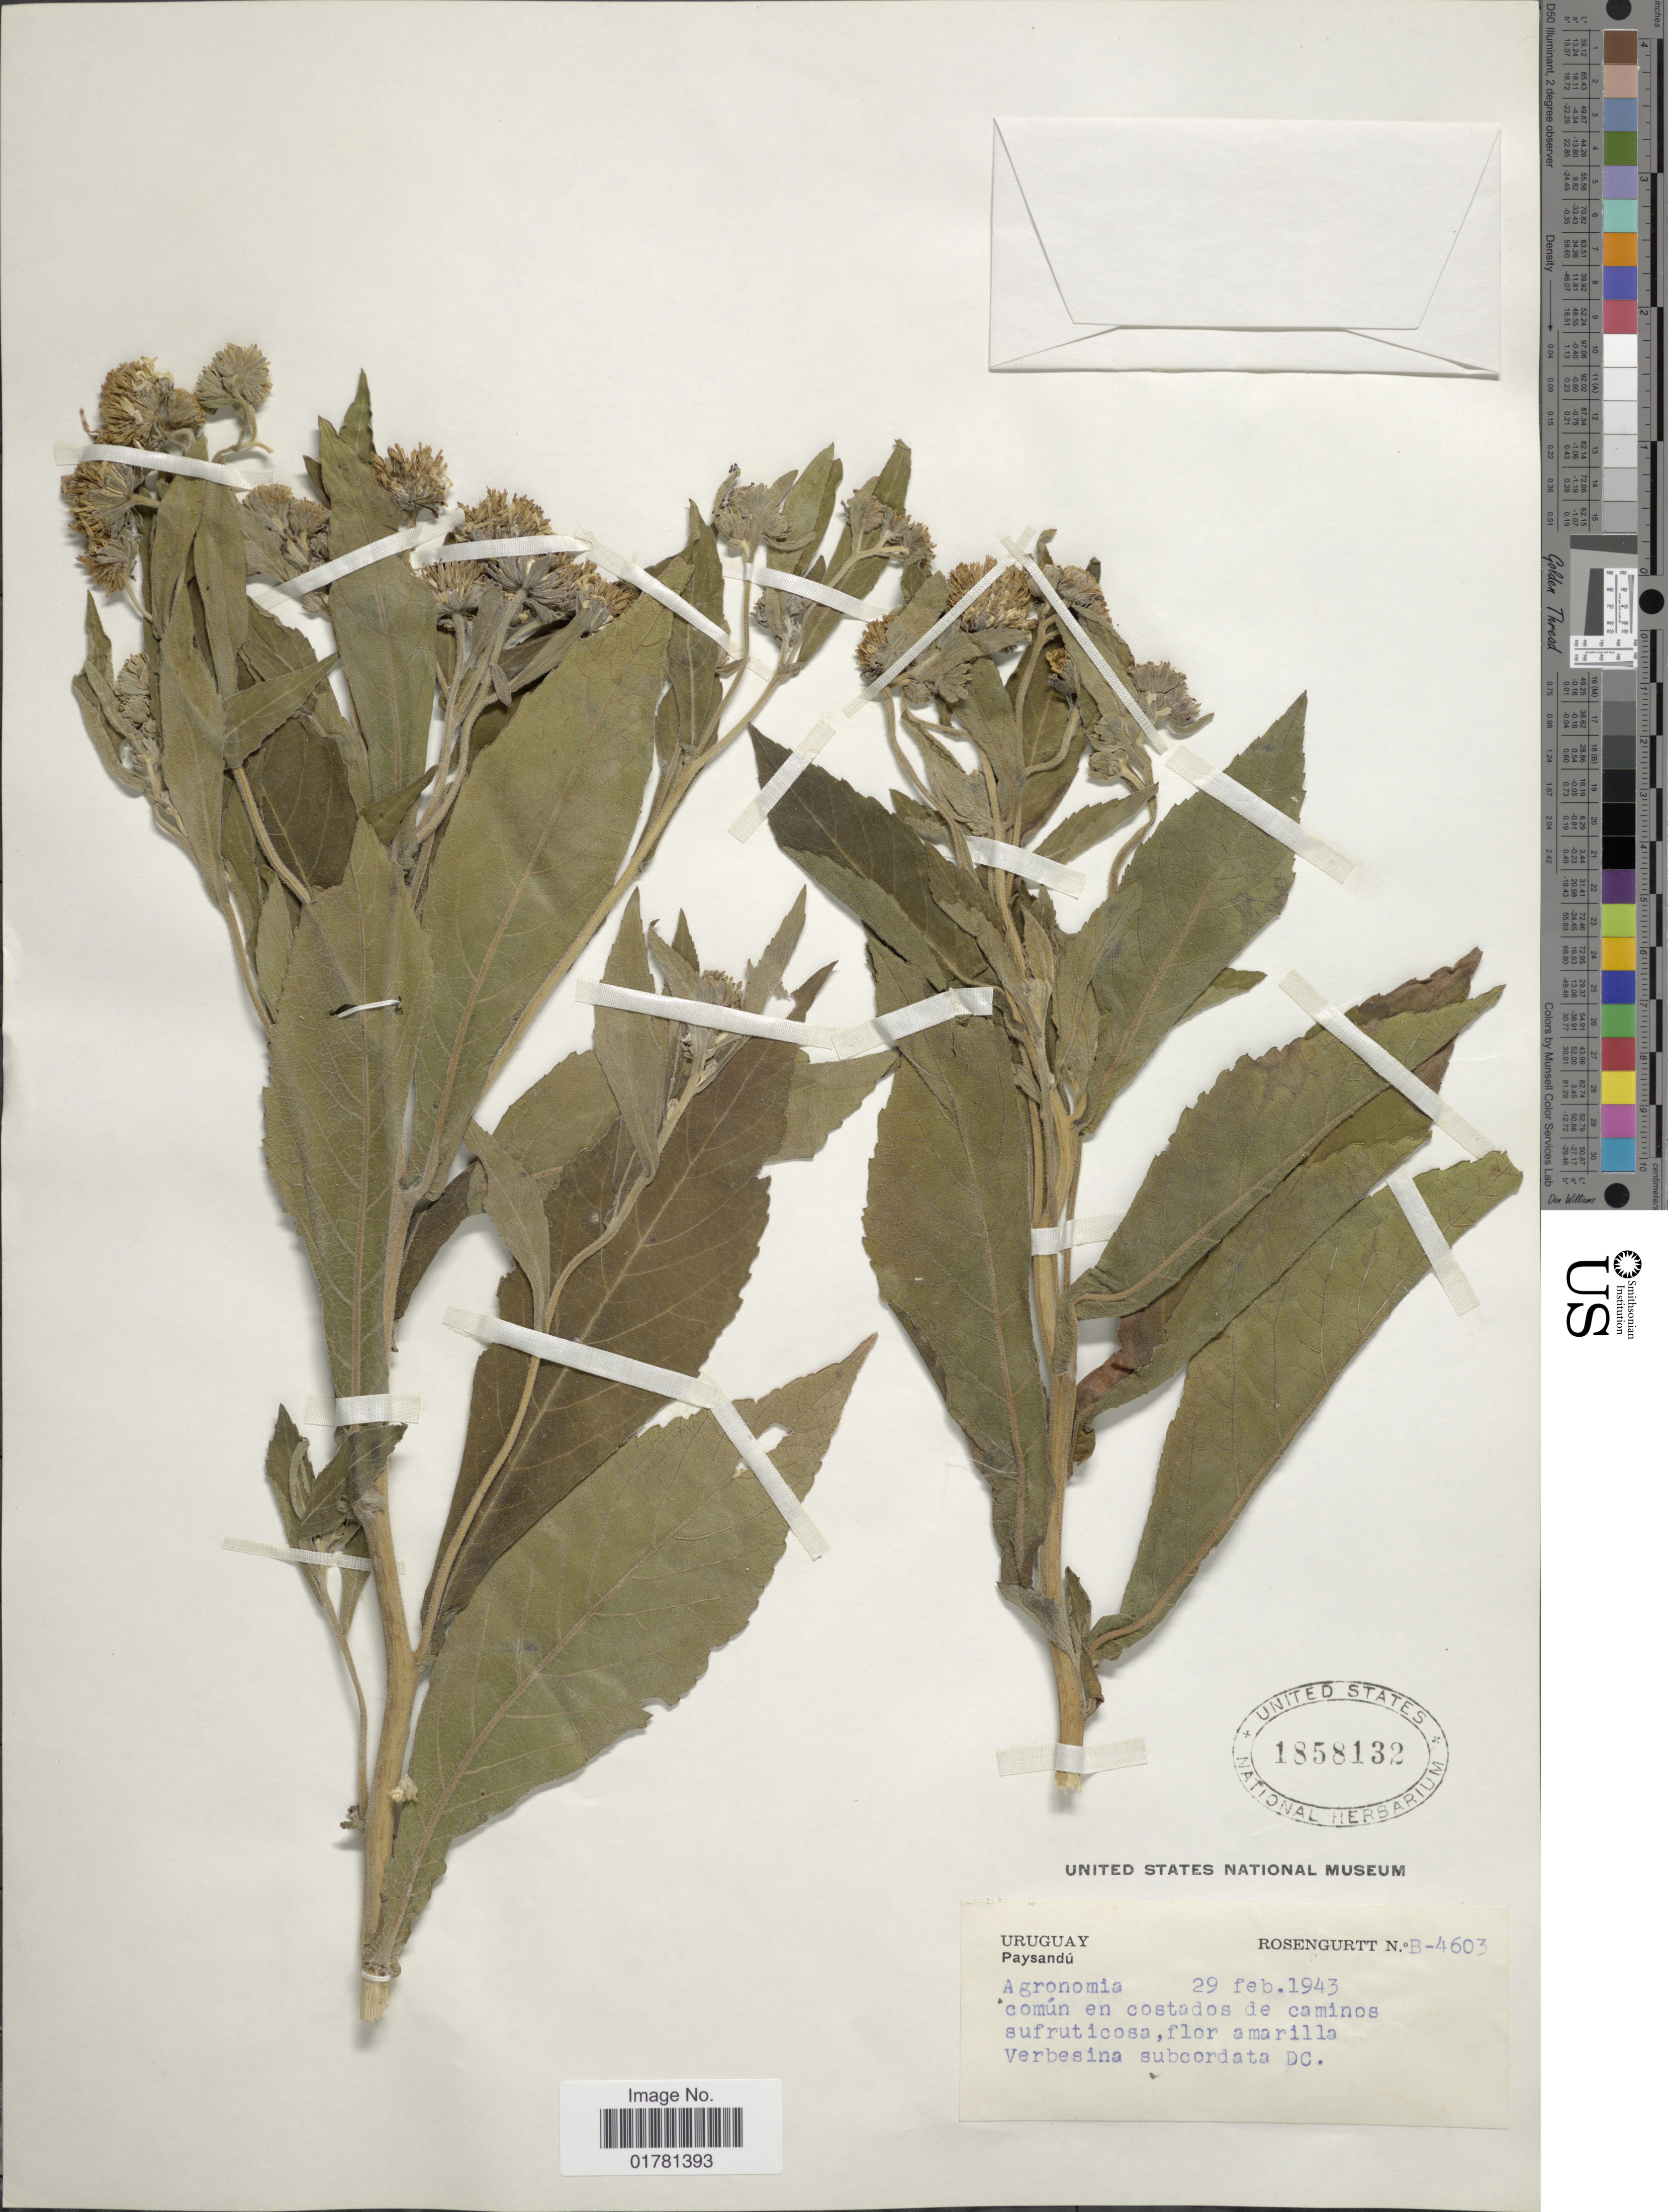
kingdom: Plantae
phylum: Tracheophyta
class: Magnoliopsida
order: Asterales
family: Asteraceae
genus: Verbesina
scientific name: Verbesina subcordata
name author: DC.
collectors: -- Rosengurtt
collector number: B-4603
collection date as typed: Transcribed d/m/y: 29/2/1943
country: Uruguay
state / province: Paysandu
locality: Agronomia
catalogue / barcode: US 1858132